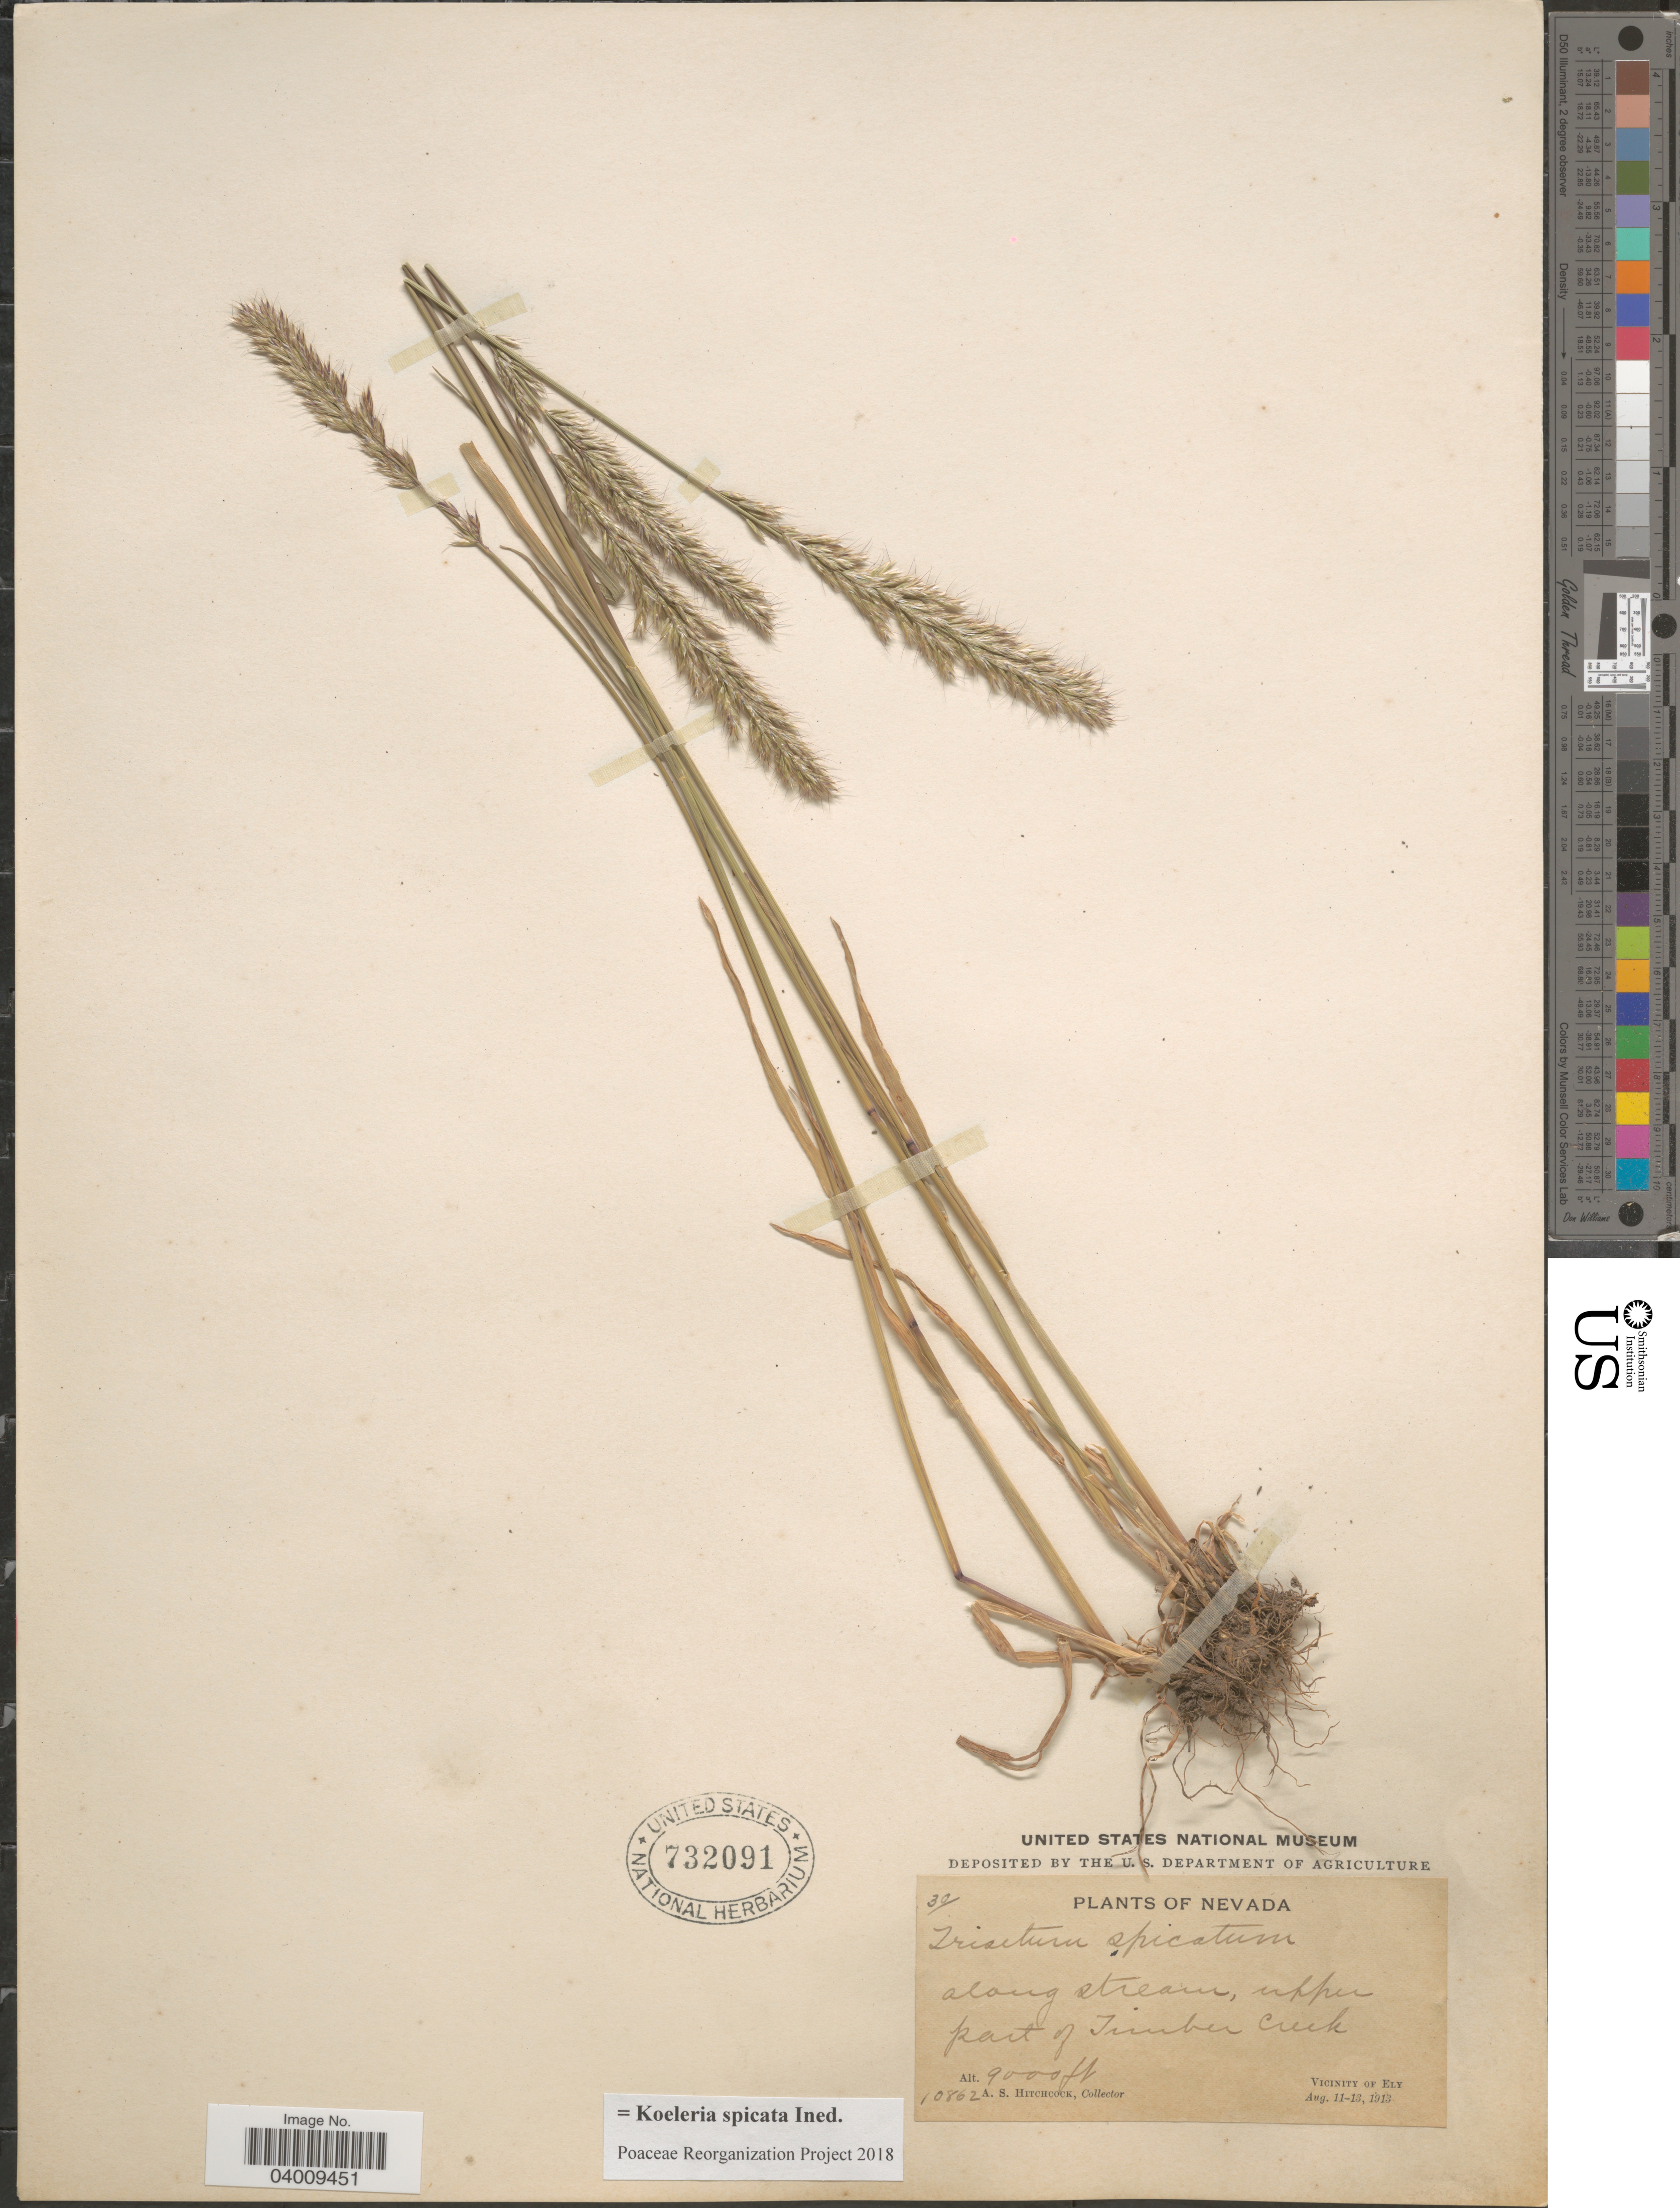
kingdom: Plantae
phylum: Tracheophyta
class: Liliopsida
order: Poales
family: Poaceae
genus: Koeleria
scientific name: Koeleria spicata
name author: (L.) Barberá et al.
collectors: A. S. Hitchcock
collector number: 10862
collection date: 1913-08-11/1913-08-13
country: United States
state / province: Nevada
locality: Upper part of Timber Creek. Vicinity of Ely.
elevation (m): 2743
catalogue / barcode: US 732091